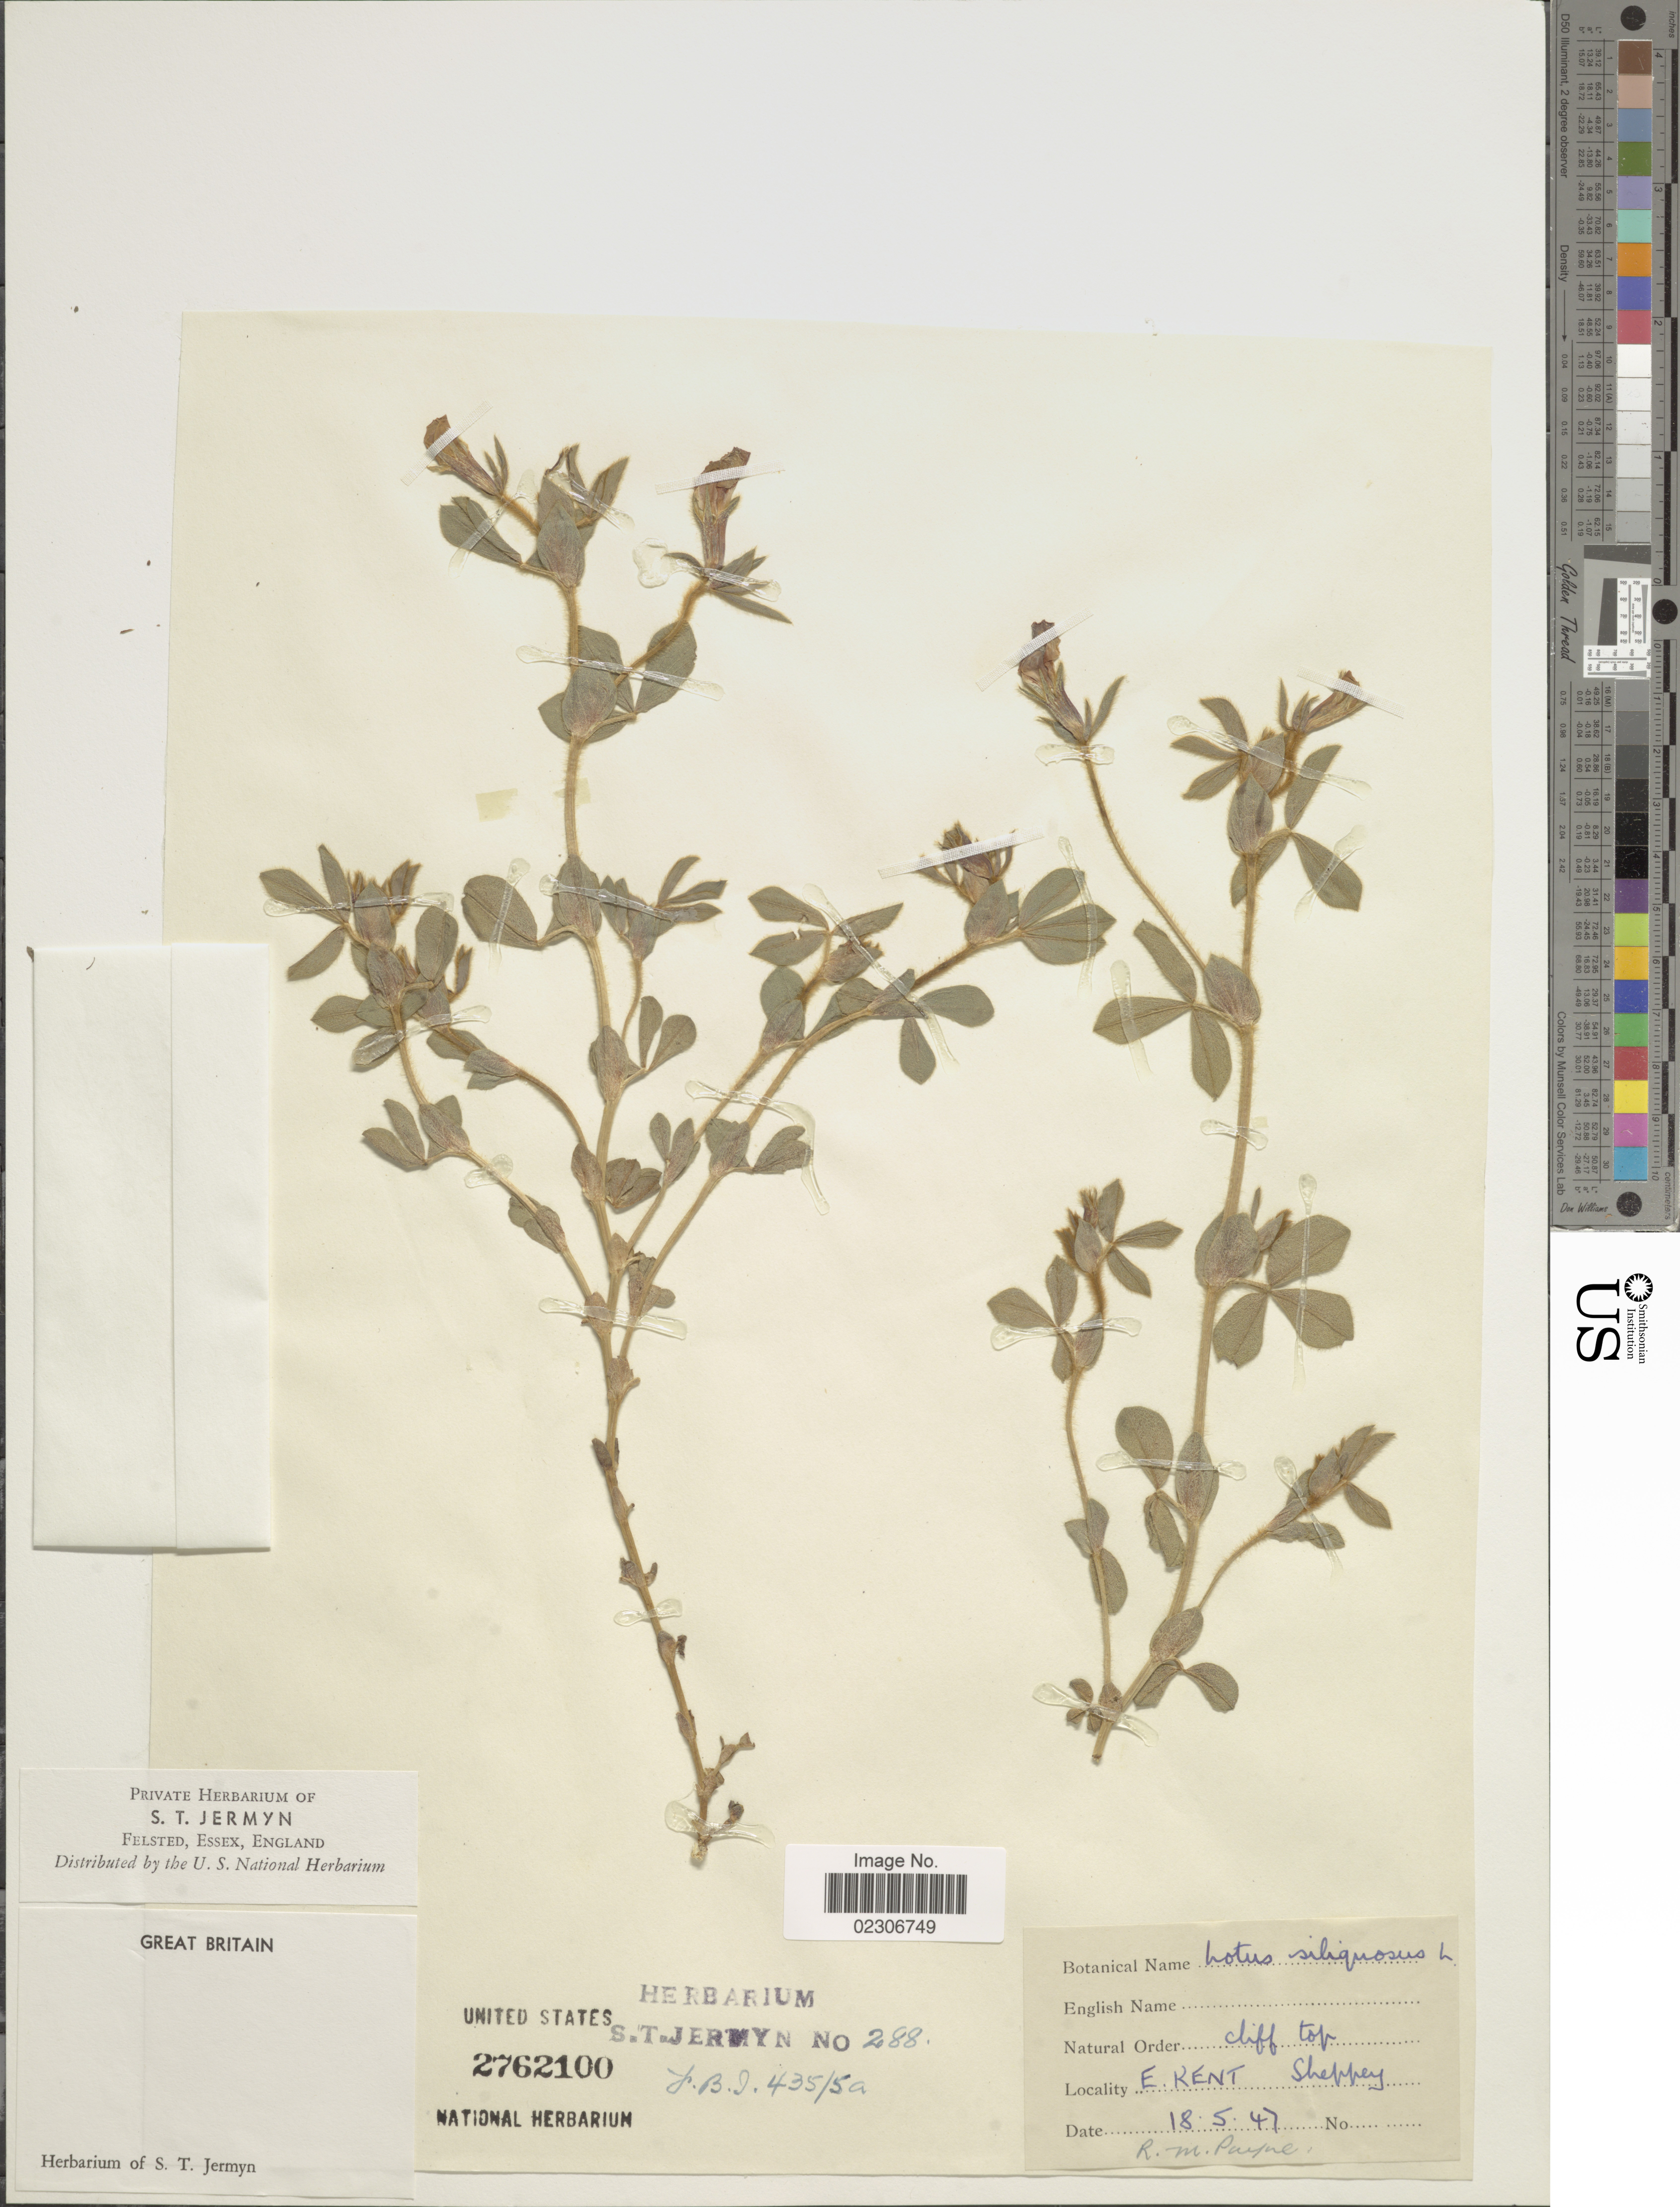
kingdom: Plantae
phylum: Tracheophyta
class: Magnoliopsida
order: Fabales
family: Fabaceae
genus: Lotus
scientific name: Lotus siliquosus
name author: L.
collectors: ex herb. S. T. Jermyn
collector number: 288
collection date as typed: Transcribed d/m/y: 18/5/47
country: United Kingdom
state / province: England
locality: E. Rent, Sheppey, Great Britain.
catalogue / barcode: US 2762100